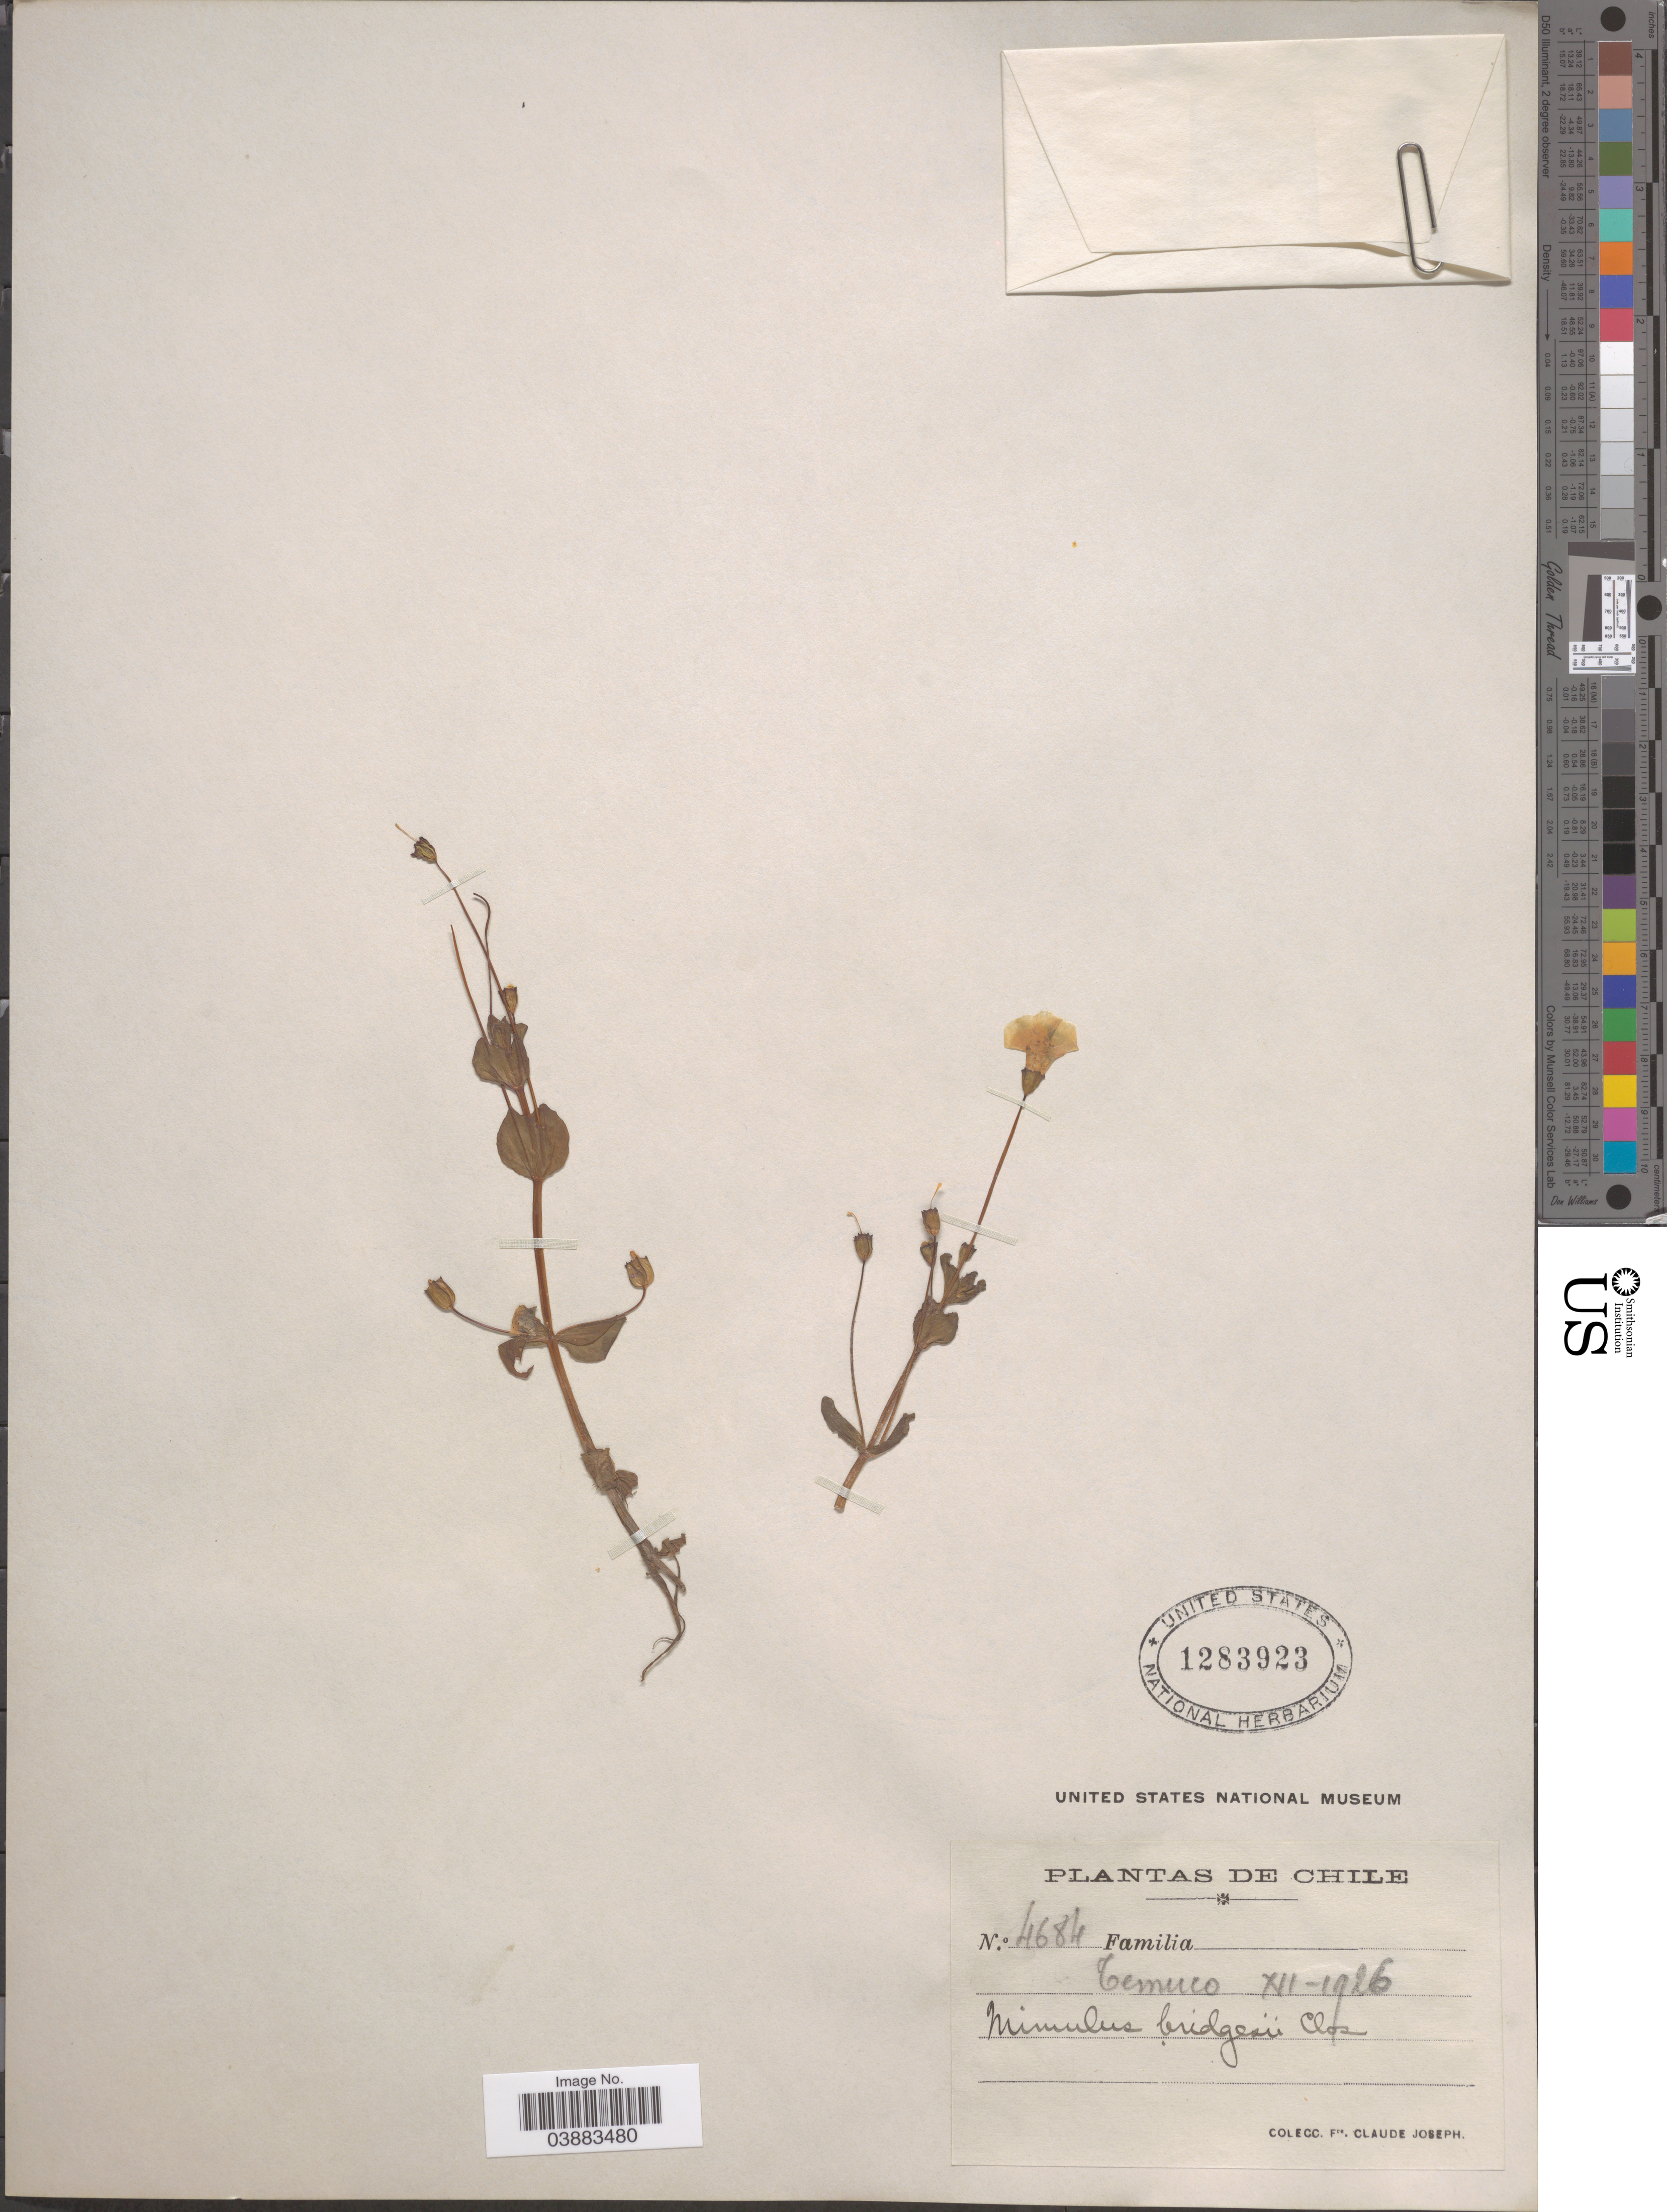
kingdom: Plantae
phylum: Tracheophyta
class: Magnoliopsida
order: Lamiales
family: Phrymaceae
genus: Mimulus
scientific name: Mimulus bridgesii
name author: Clos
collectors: Bro. Claude-Joseph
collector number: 4684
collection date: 1926-12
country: Chile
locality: Temuco.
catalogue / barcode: US 1283923